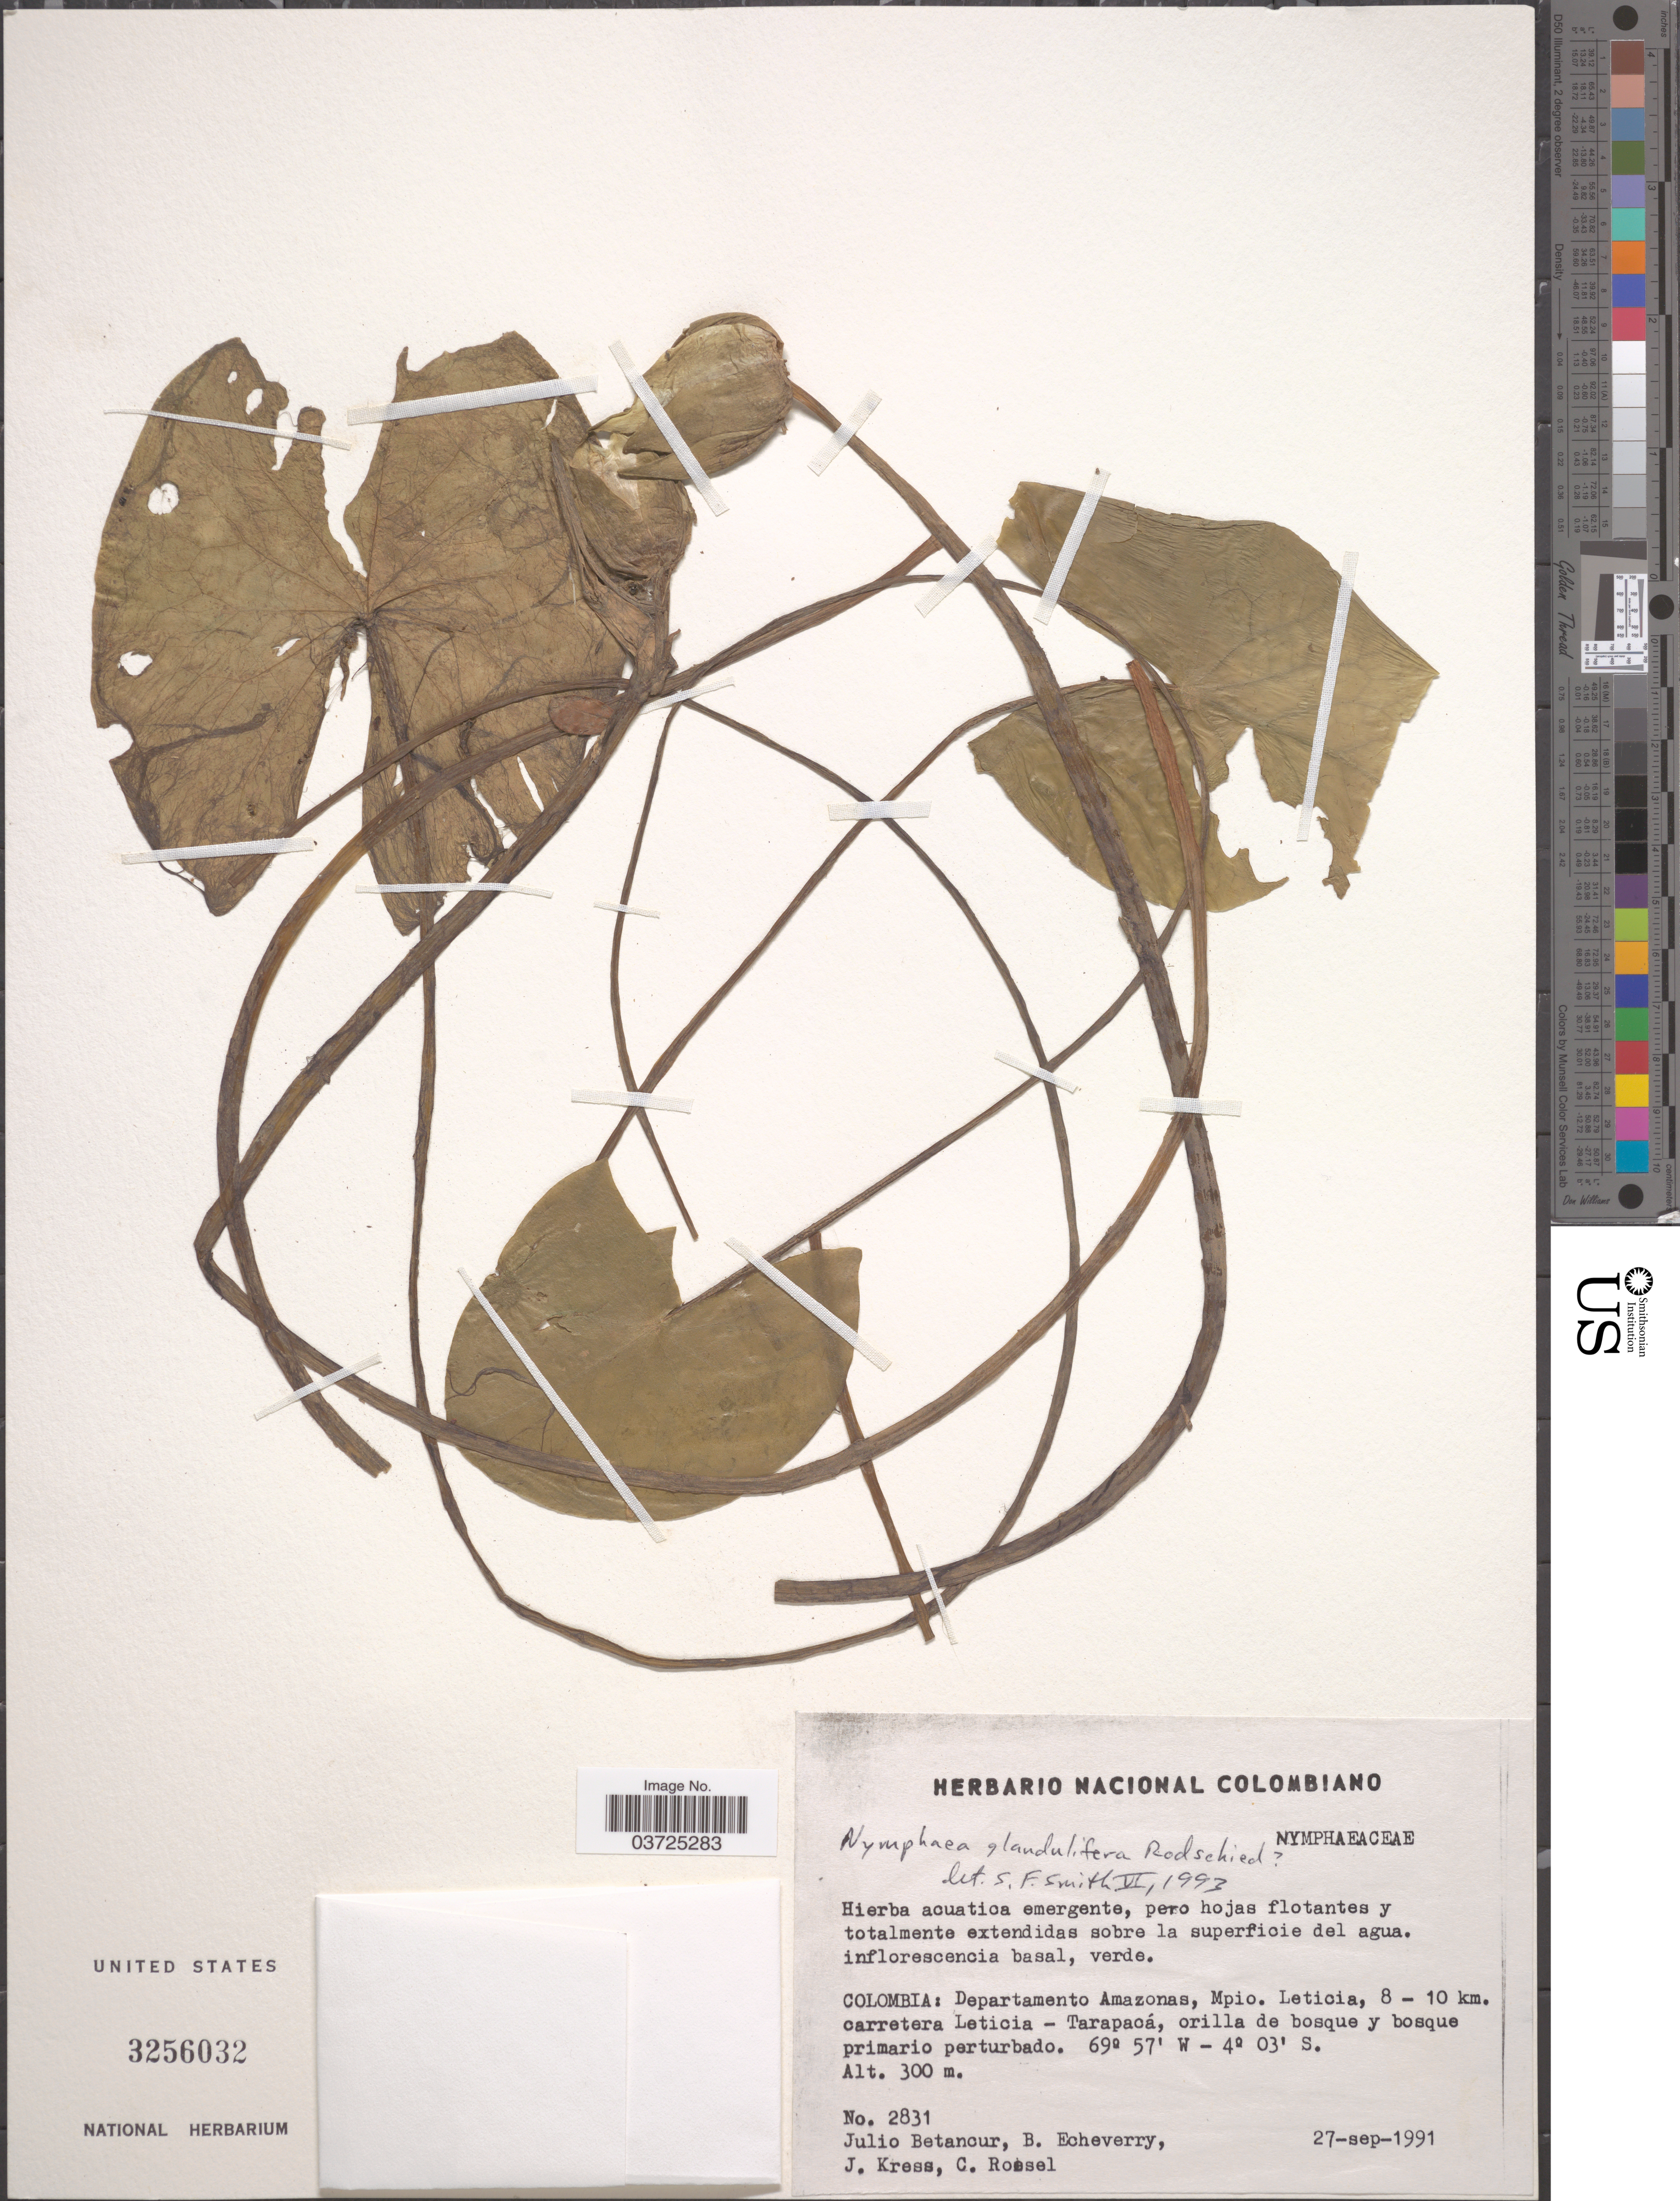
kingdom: Plantae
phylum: Tracheophyta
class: Magnoliopsida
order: Nymphaeales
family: Nymphaeaceae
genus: Nymphaea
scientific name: Nymphaea glandulifera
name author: Rodschied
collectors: J. Betancur, B. Echeverry, J. Kress & C. S. Roesel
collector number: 2831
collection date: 1991-09-27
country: Colombia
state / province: Amazônas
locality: Departamento Amazonas, Mpio. Leticia, 8-10 km. carretera Leticia-Tarapacá.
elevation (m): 300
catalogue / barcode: US 3256032